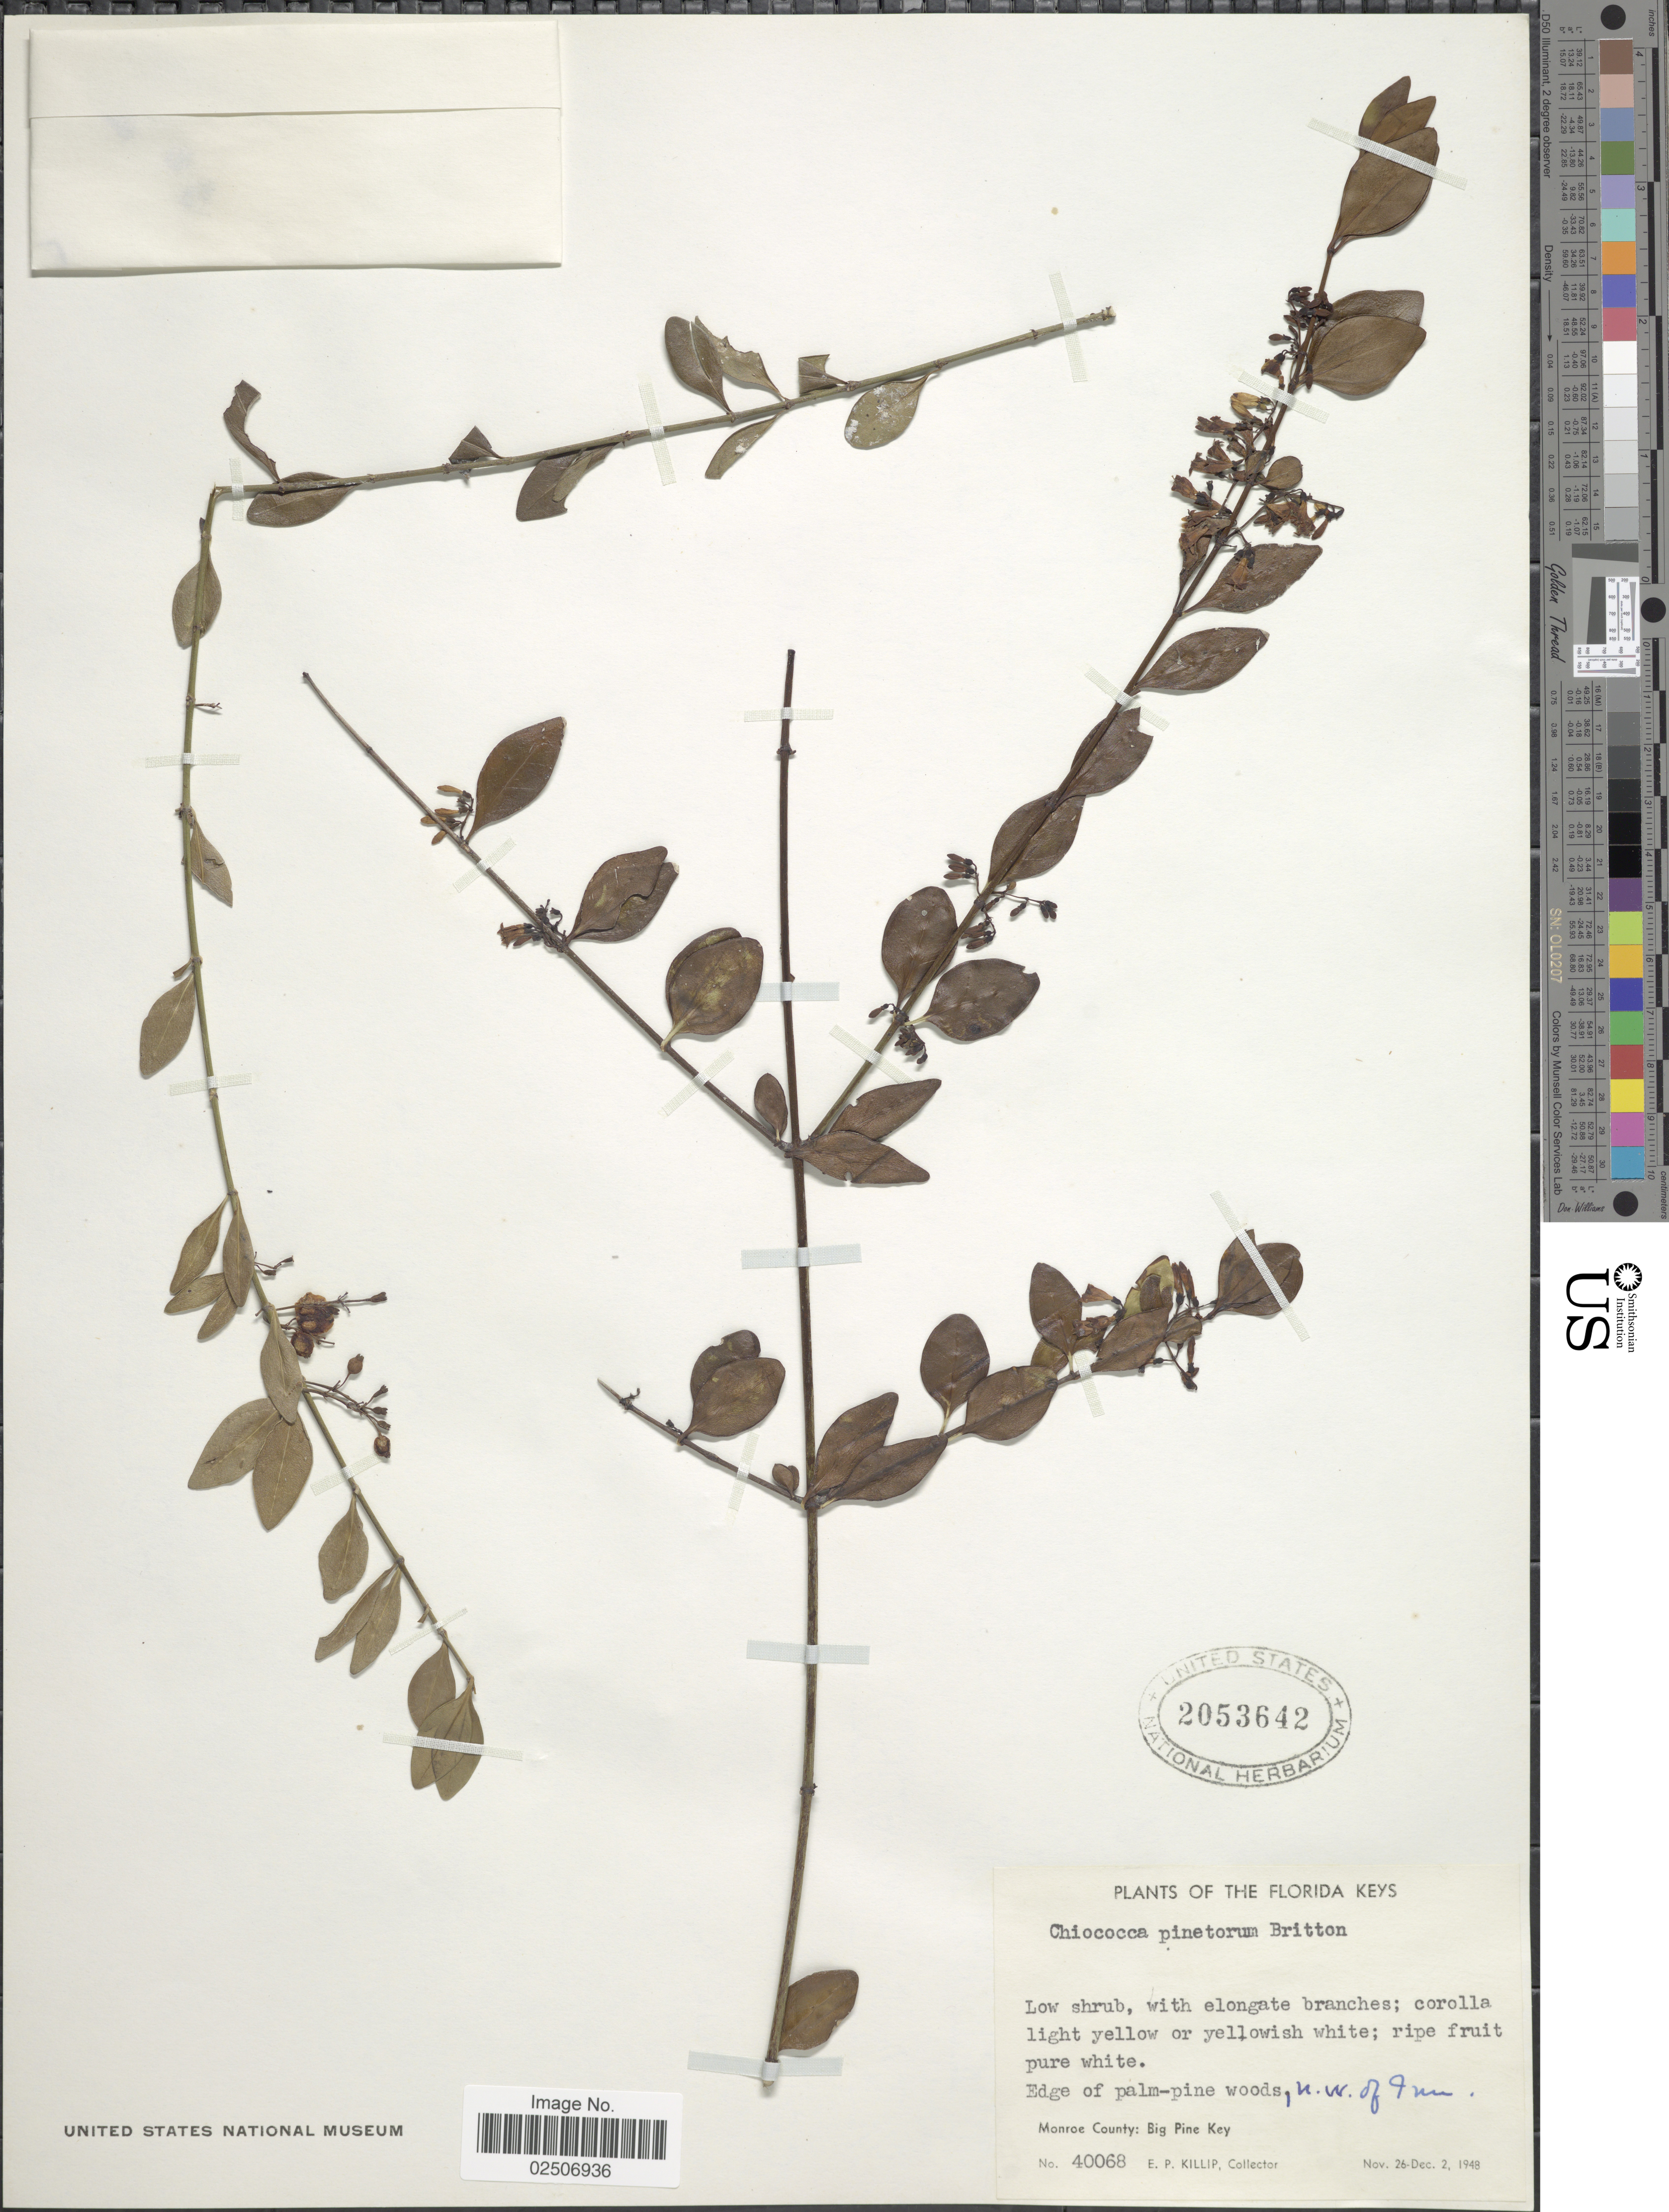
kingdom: Plantae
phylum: Tracheophyta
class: Magnoliopsida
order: Gentianales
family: Rubiaceae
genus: Chiococca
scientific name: Chiococca pinetorum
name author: Britton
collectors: E. P. Killip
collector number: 40068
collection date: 1948-11-26/1948-12-02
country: United States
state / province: Florida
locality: Florida Keys, edge of palm-pine woods, n.w. of Inn., Monroe County: Big Pine Key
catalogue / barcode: US 2053642